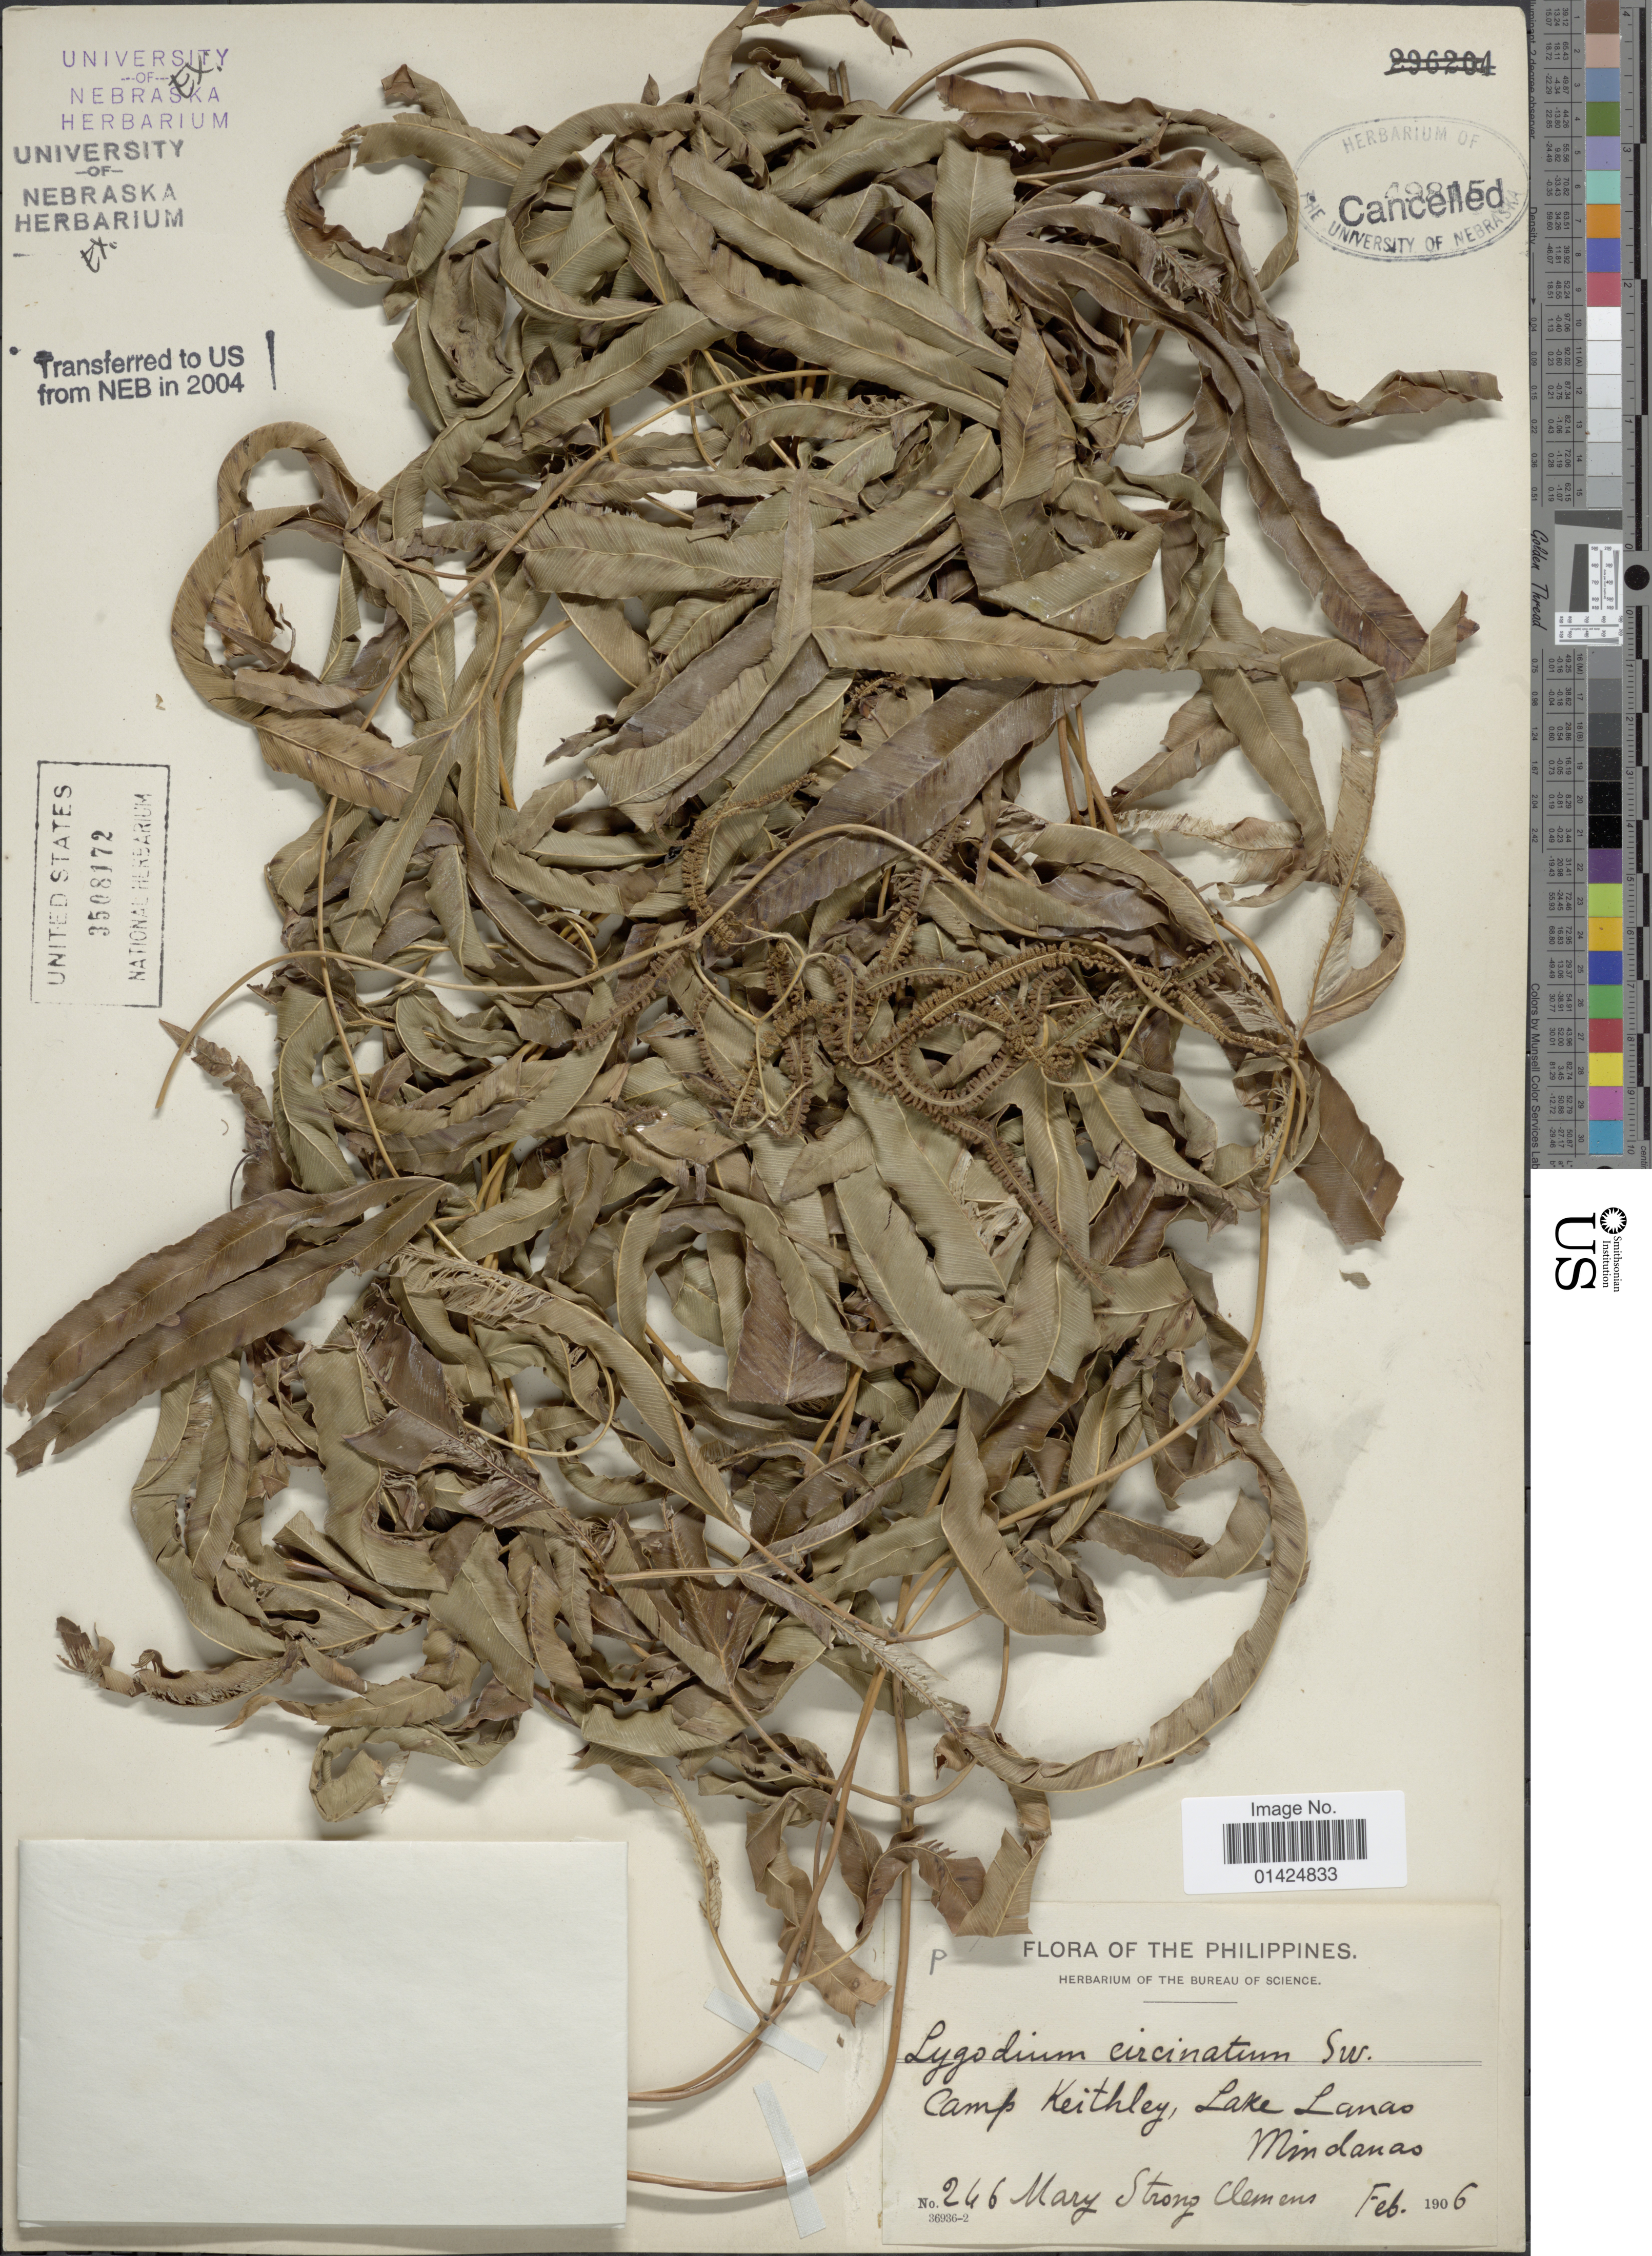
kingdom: Plantae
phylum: Tracheophyta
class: Polypodiopsida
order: Schizaeales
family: Lygodiaceae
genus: Lygodium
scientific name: Lygodium circinnatum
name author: (Burm. f.) Sw.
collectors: M. S. Clemens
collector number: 246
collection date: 1906-02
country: Philippines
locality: Camp Keithley, Lake Lanao Mindanao.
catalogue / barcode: US 3508172